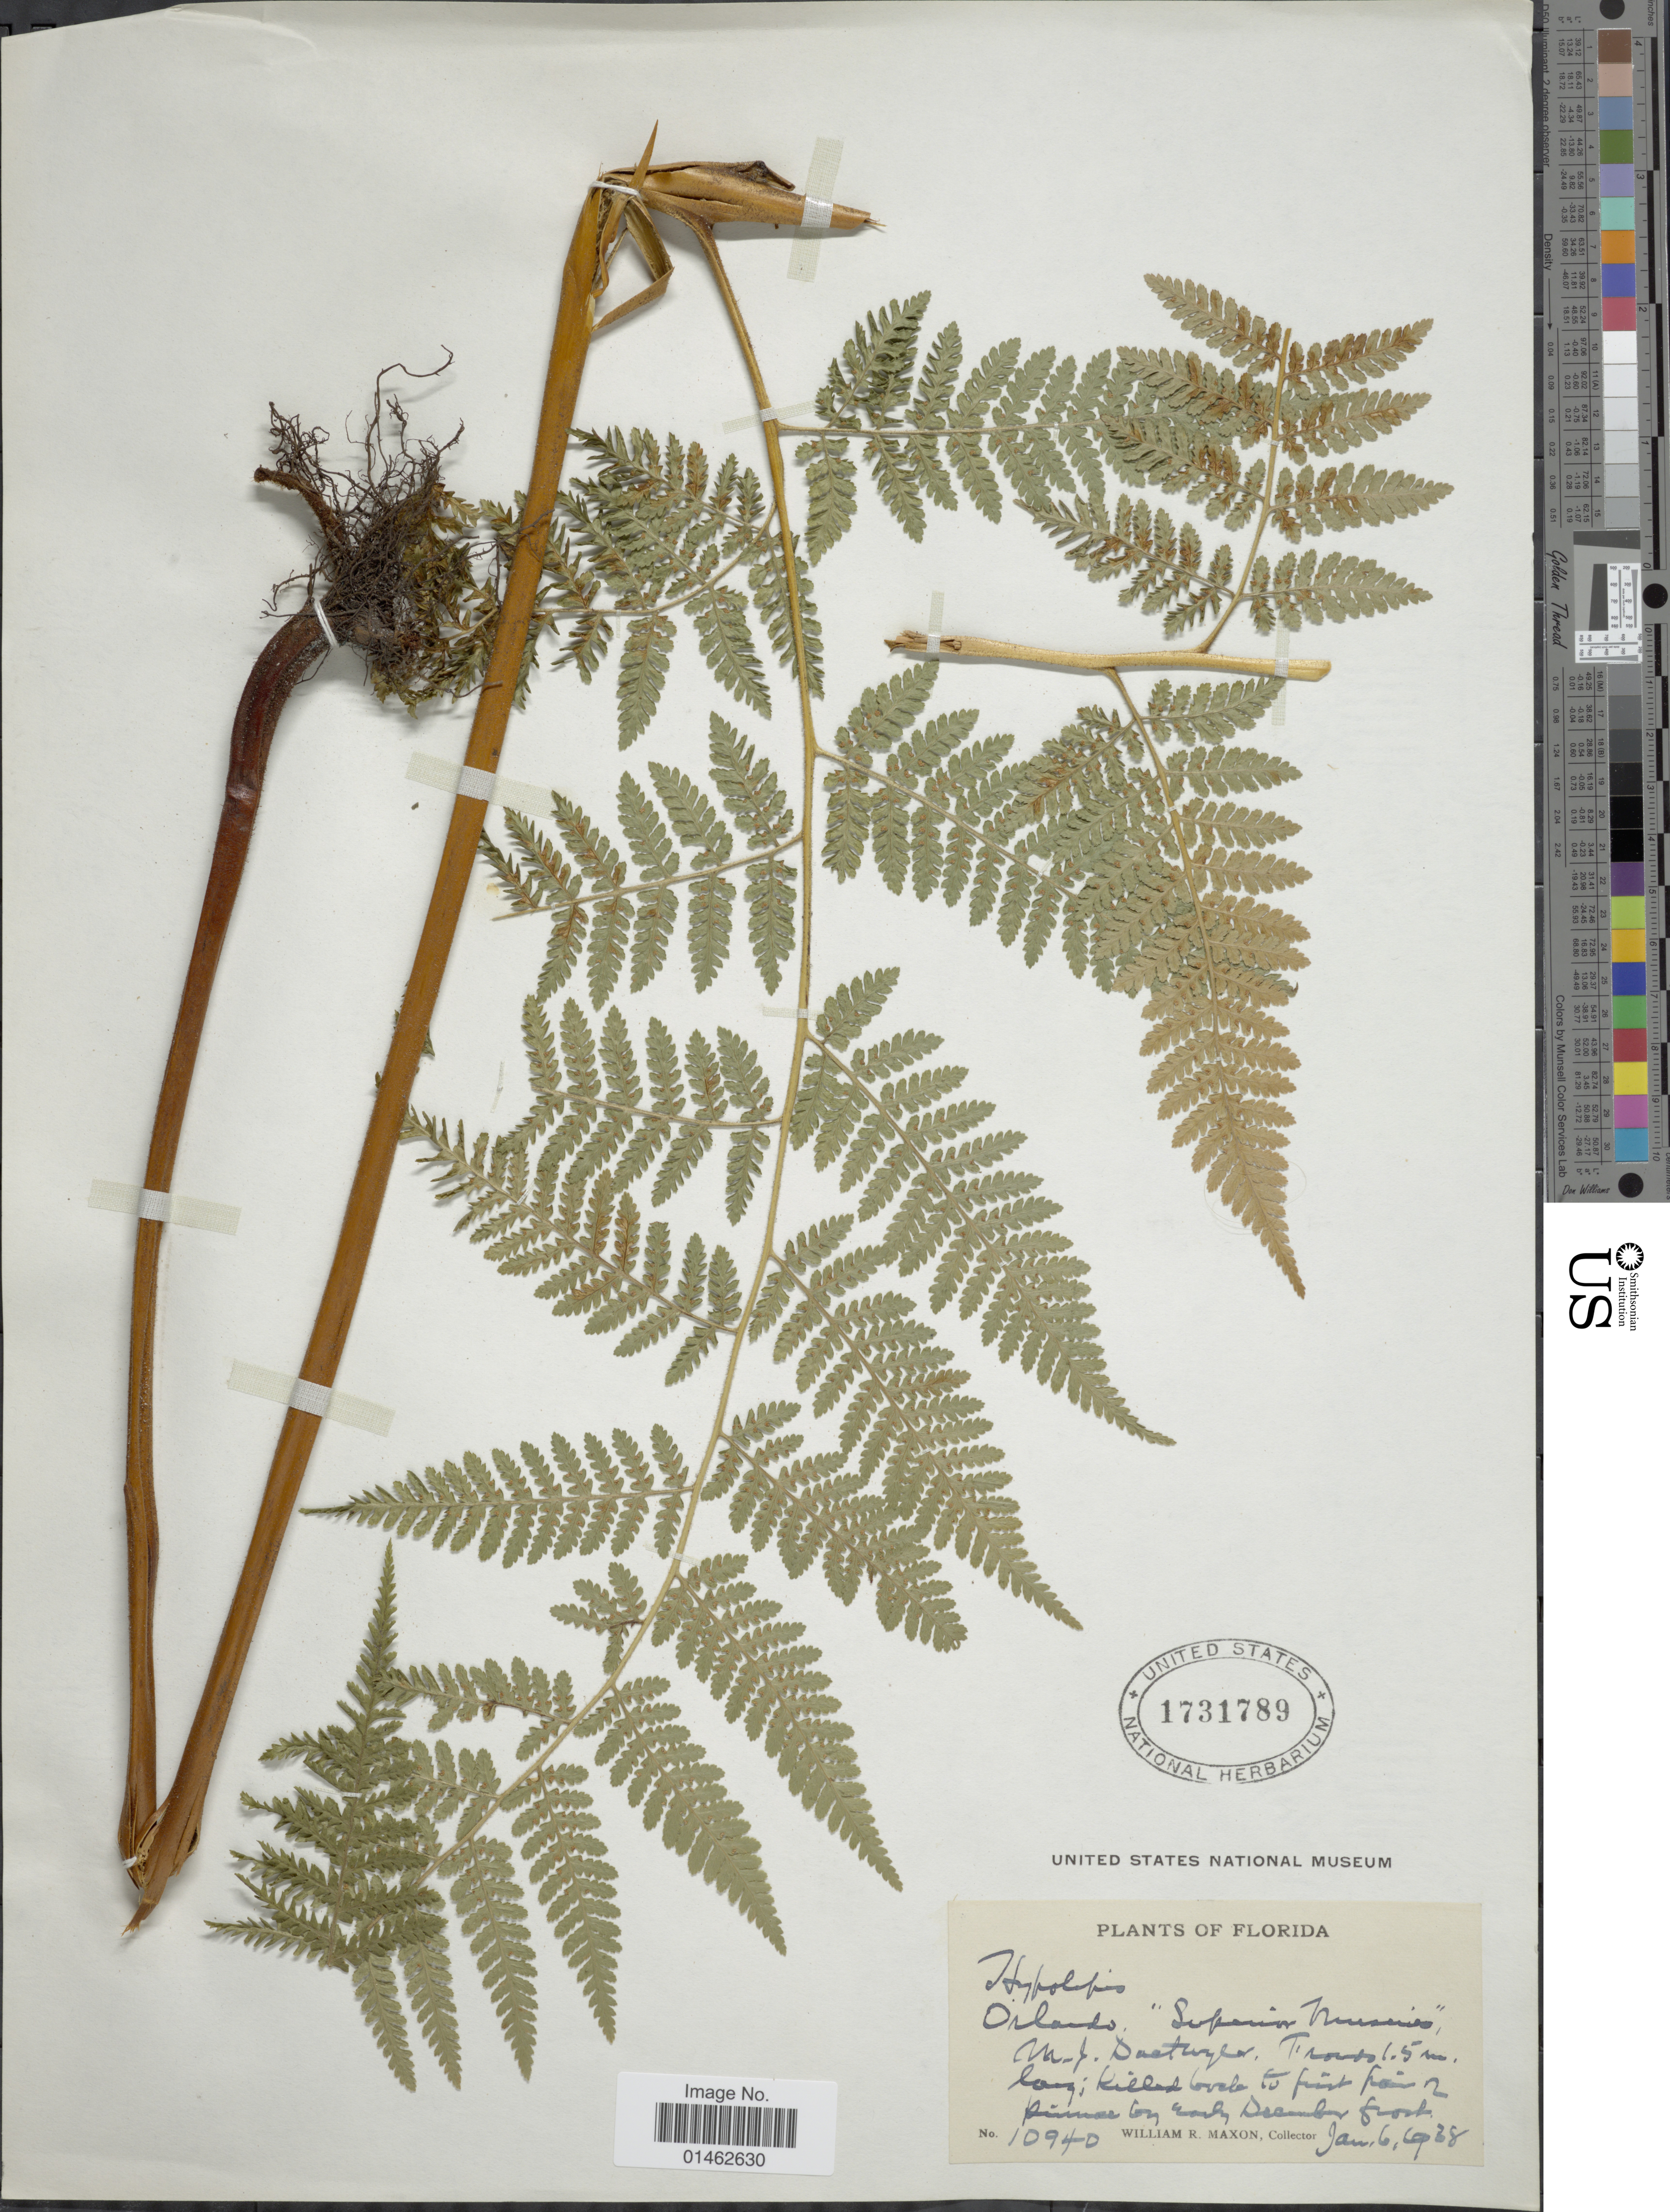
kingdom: Plantae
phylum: Tracheophyta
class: Polypodiopsida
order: Polypodiales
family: Dennstaedtiaceae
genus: Hypolepis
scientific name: Hypolepis repens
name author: (L.) C. Presl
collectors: W. R. Maxon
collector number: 10940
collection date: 1938-01-06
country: United States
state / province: Florida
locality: Orlando "Superior Nurseries" M.J. Daetwyler.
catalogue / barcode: US 1731789